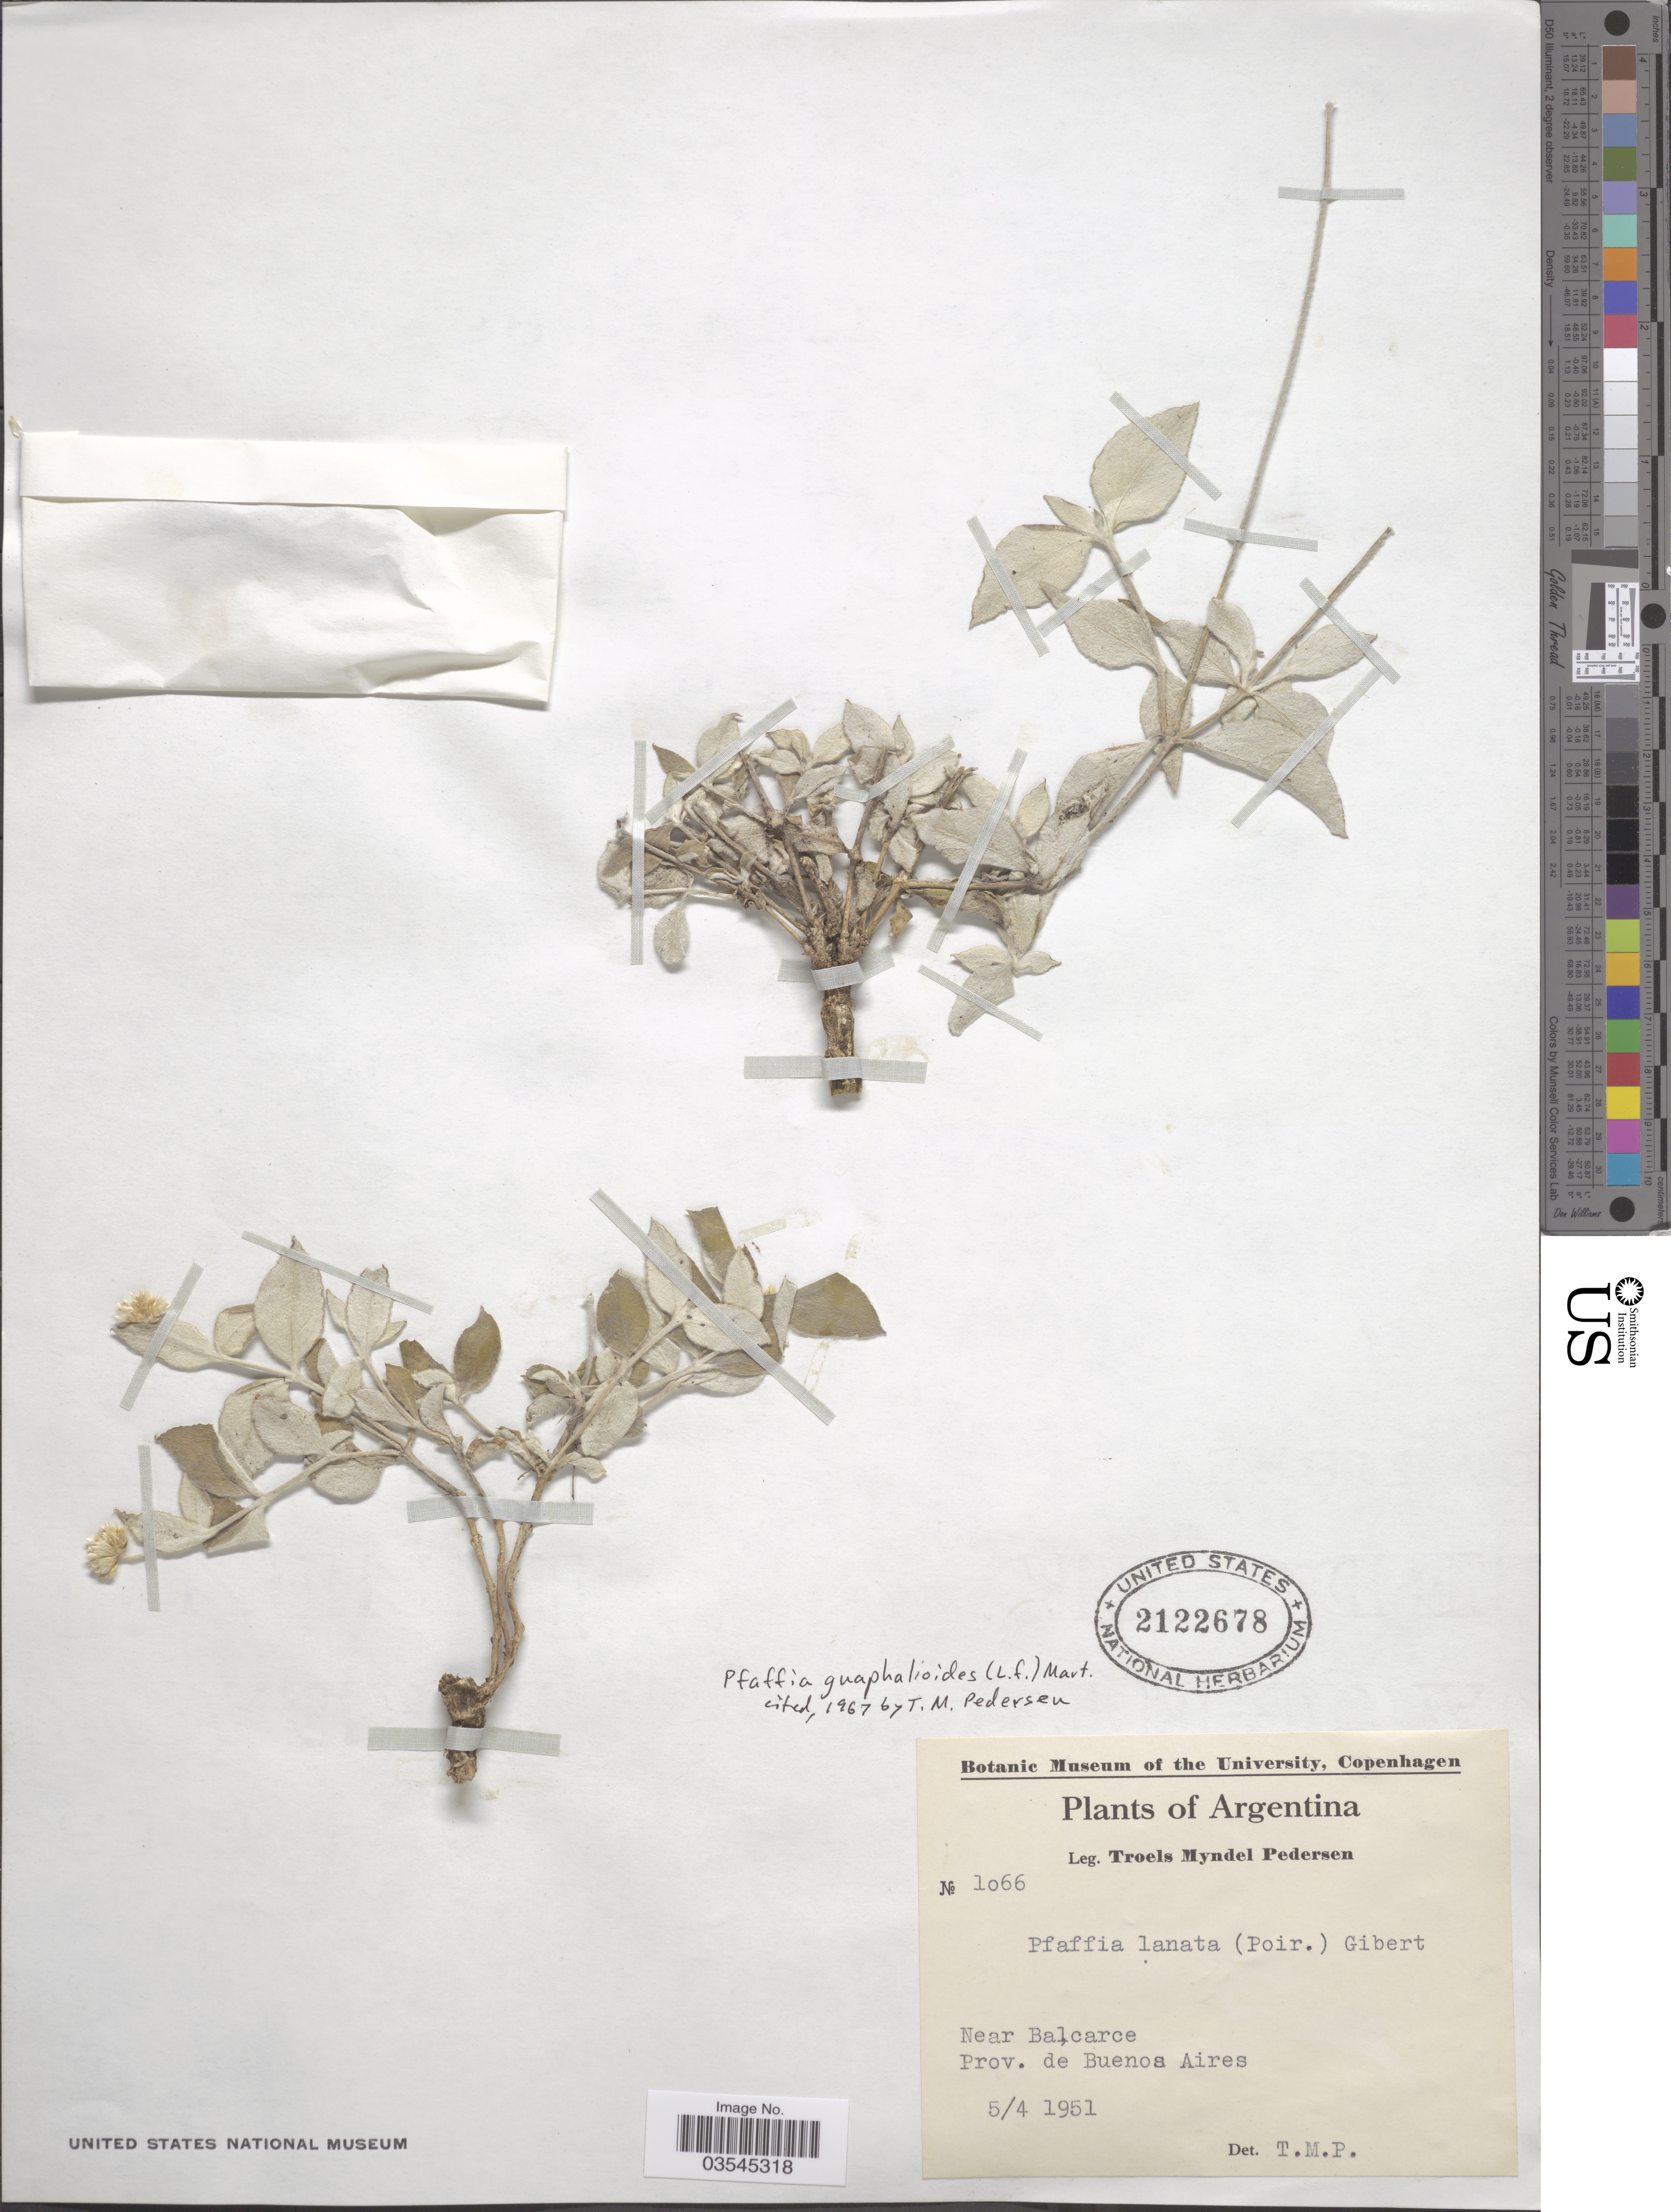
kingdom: Plantae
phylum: Tracheophyta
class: Magnoliopsida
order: Caryophyllales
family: Amaranthaceae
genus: Pfaffia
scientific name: Pfaffia gnaphaloides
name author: (L. f.) Mart.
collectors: T. Pederson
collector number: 1066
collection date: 1951-04-05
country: Argentina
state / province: Buenos Aires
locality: Near Balcarce.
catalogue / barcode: US 2122678